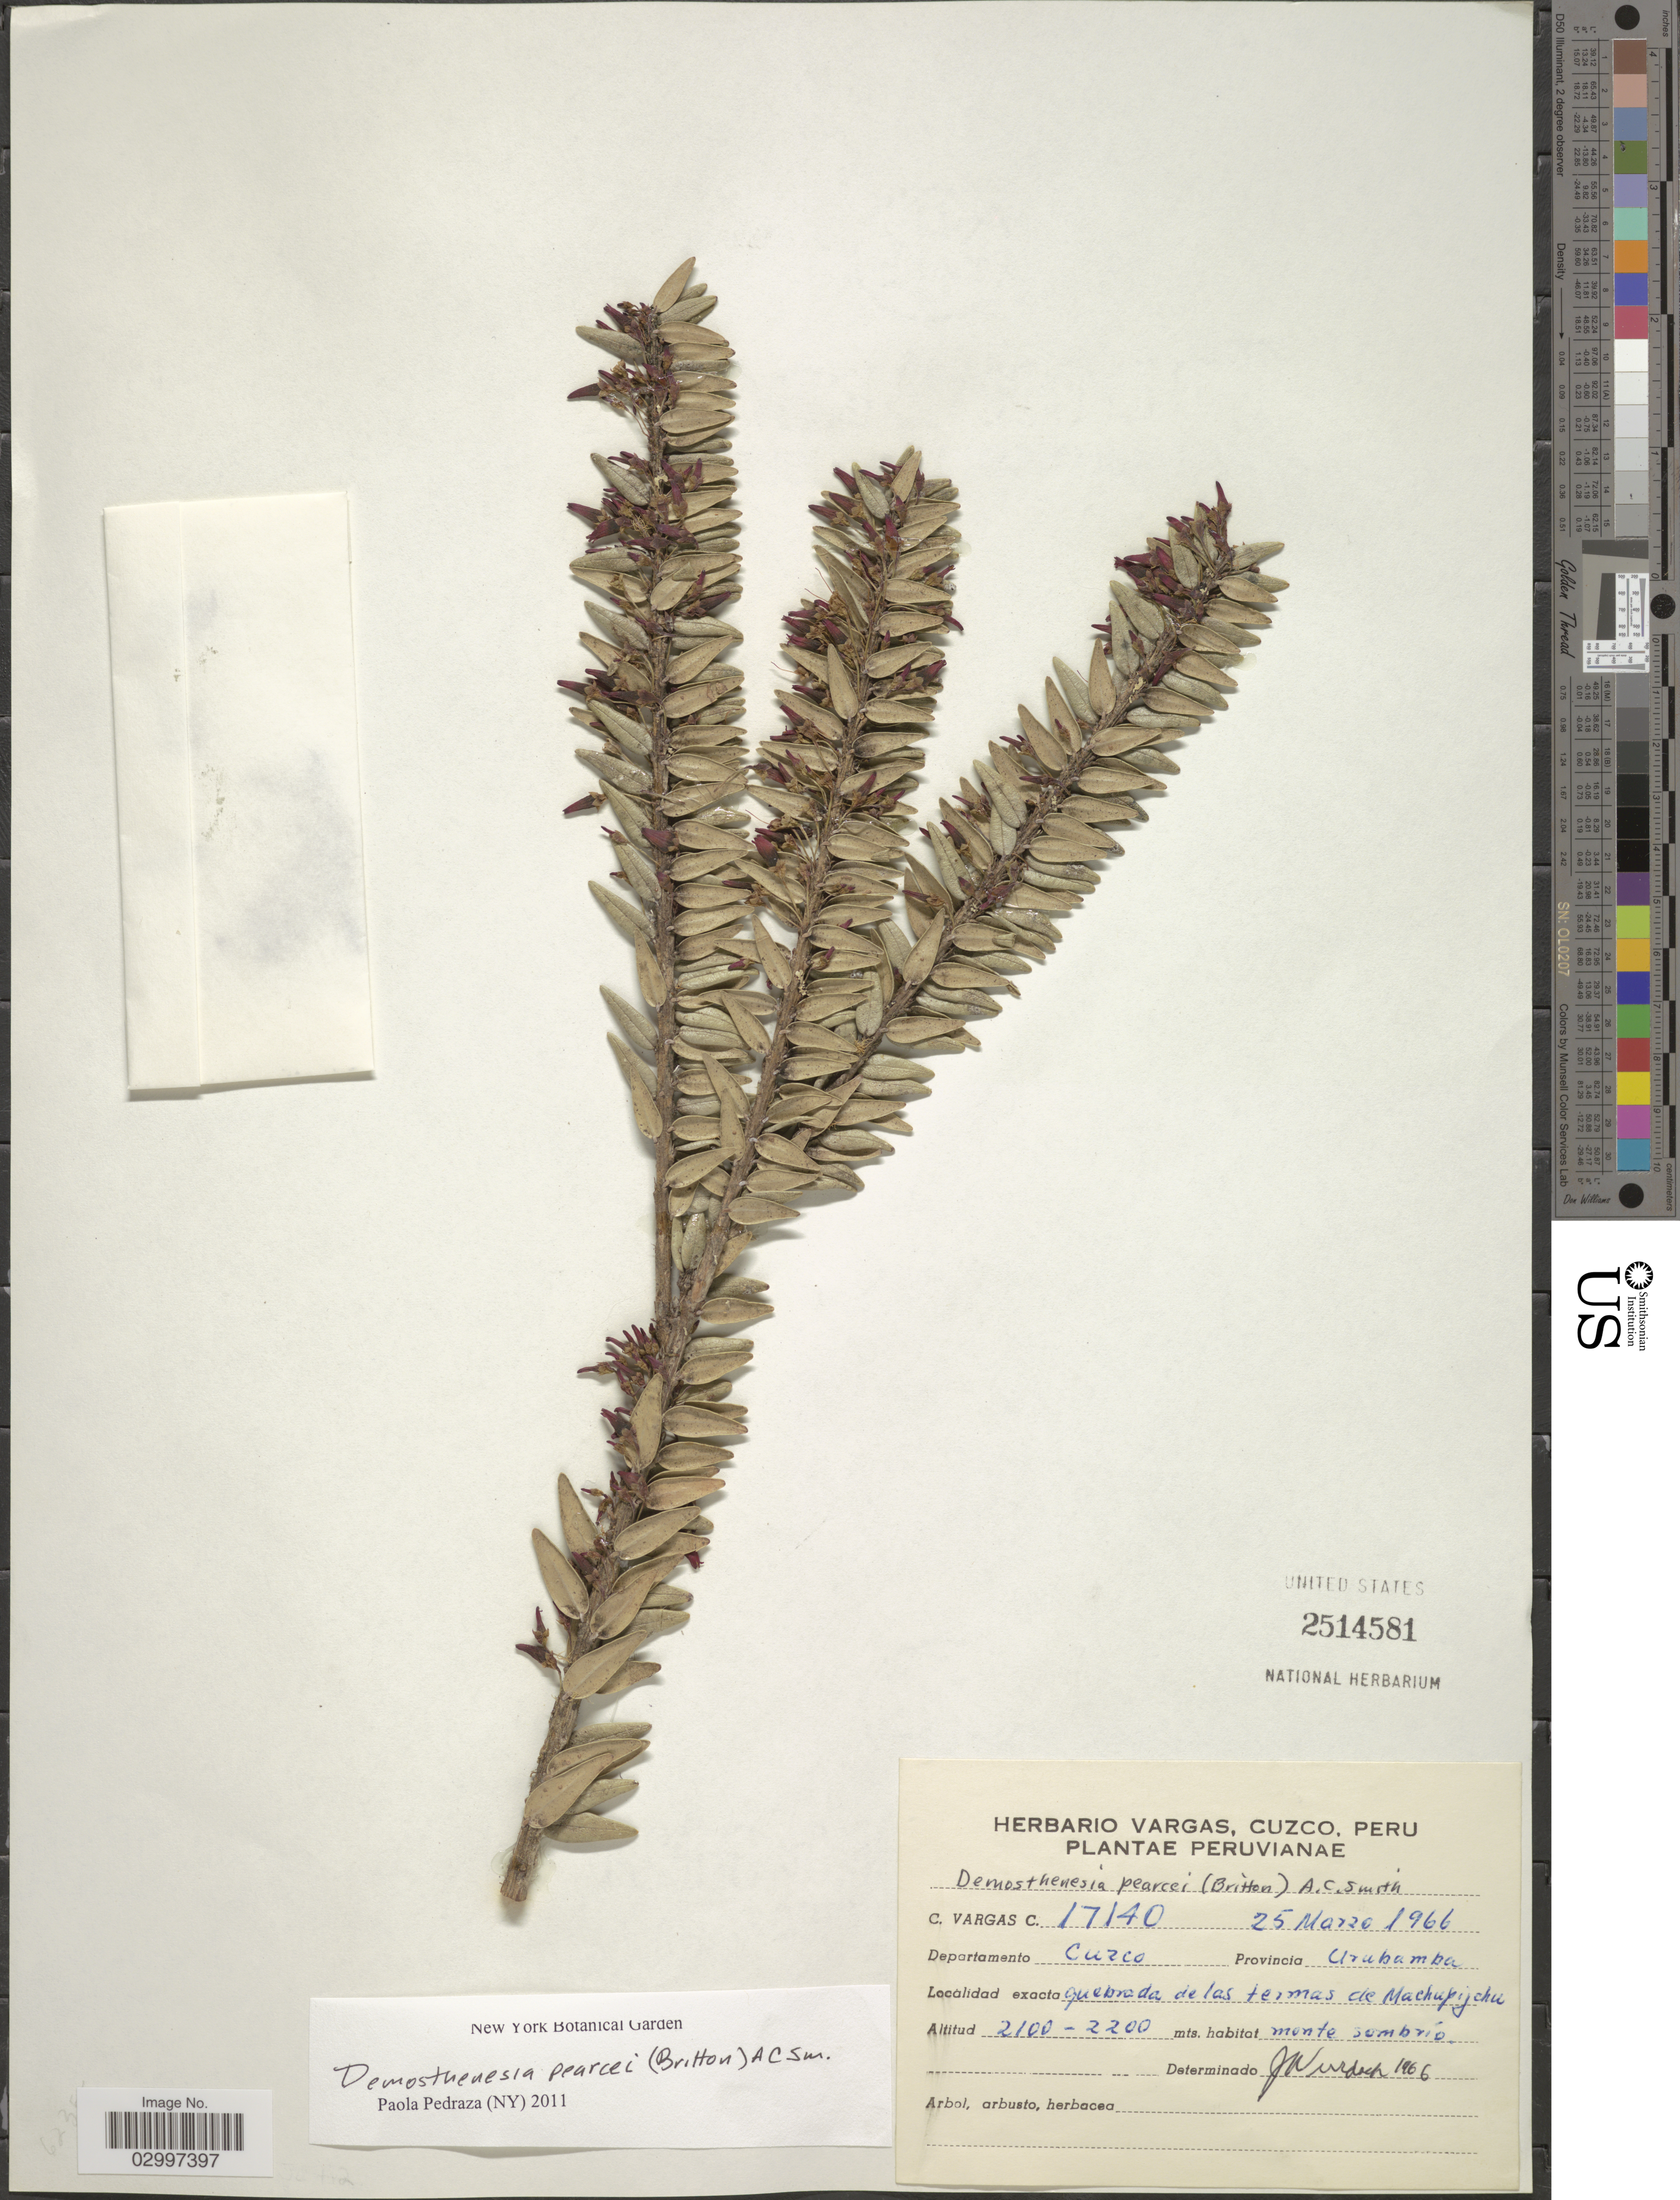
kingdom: Plantae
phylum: Tracheophyta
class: Magnoliopsida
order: Ericales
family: Ericaceae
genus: Demosthenesia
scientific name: Demosthenesia pearcei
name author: (Britton) A.C. Sm.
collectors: C. Vargas Calderón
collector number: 17140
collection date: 1966-03-25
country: Peru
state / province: Cusco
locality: Departamento Cuzco, Provincia Urubamba, quebrada de las termas de Machupijchu.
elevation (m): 2100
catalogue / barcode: US 2514581